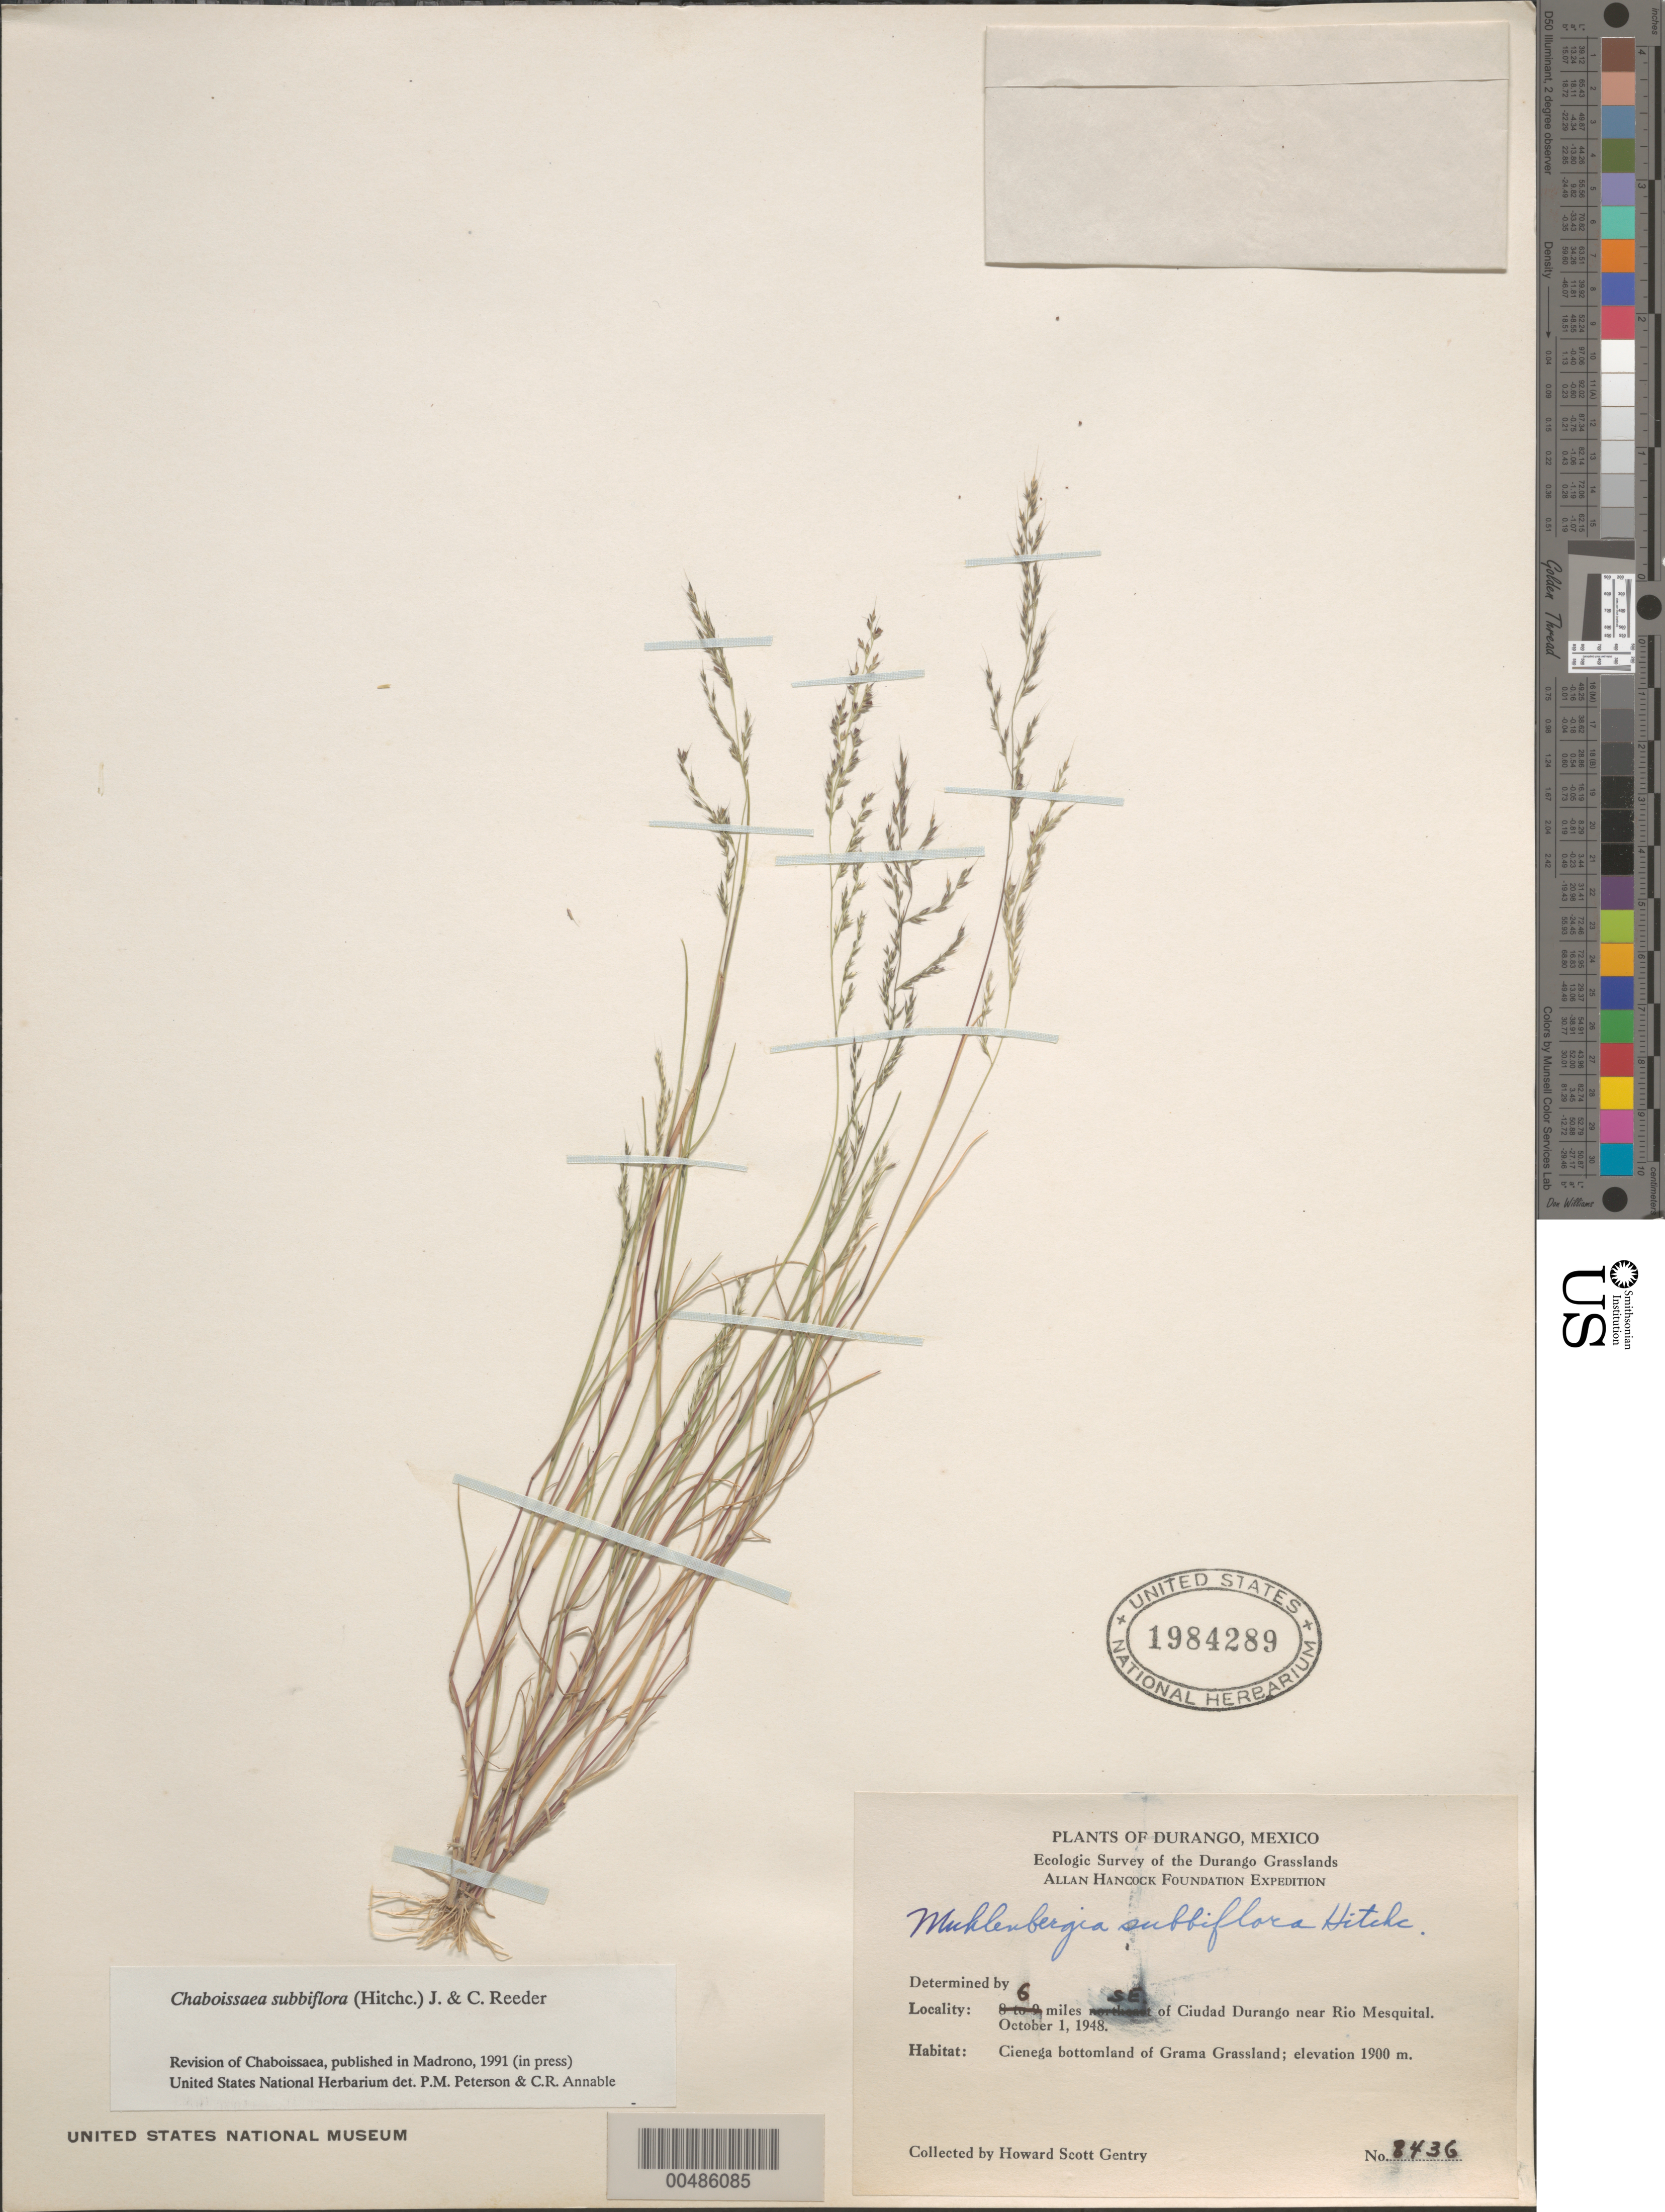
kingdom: Plantae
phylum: Tracheophyta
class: Liliopsida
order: Poales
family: Poaceae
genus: Chaboissaea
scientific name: Chaboissaea subbiflora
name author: (Hitchc.) Reeder & C. Reeder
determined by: Peterson, P. M.; Annable, C. R.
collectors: H. S. Gentry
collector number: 8436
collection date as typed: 1 Oct 1948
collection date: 1948-10-01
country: Mexico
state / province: Durango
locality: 6 mi of Ciudad Durango near Rio Mesquital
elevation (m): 1900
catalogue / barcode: US 1984289